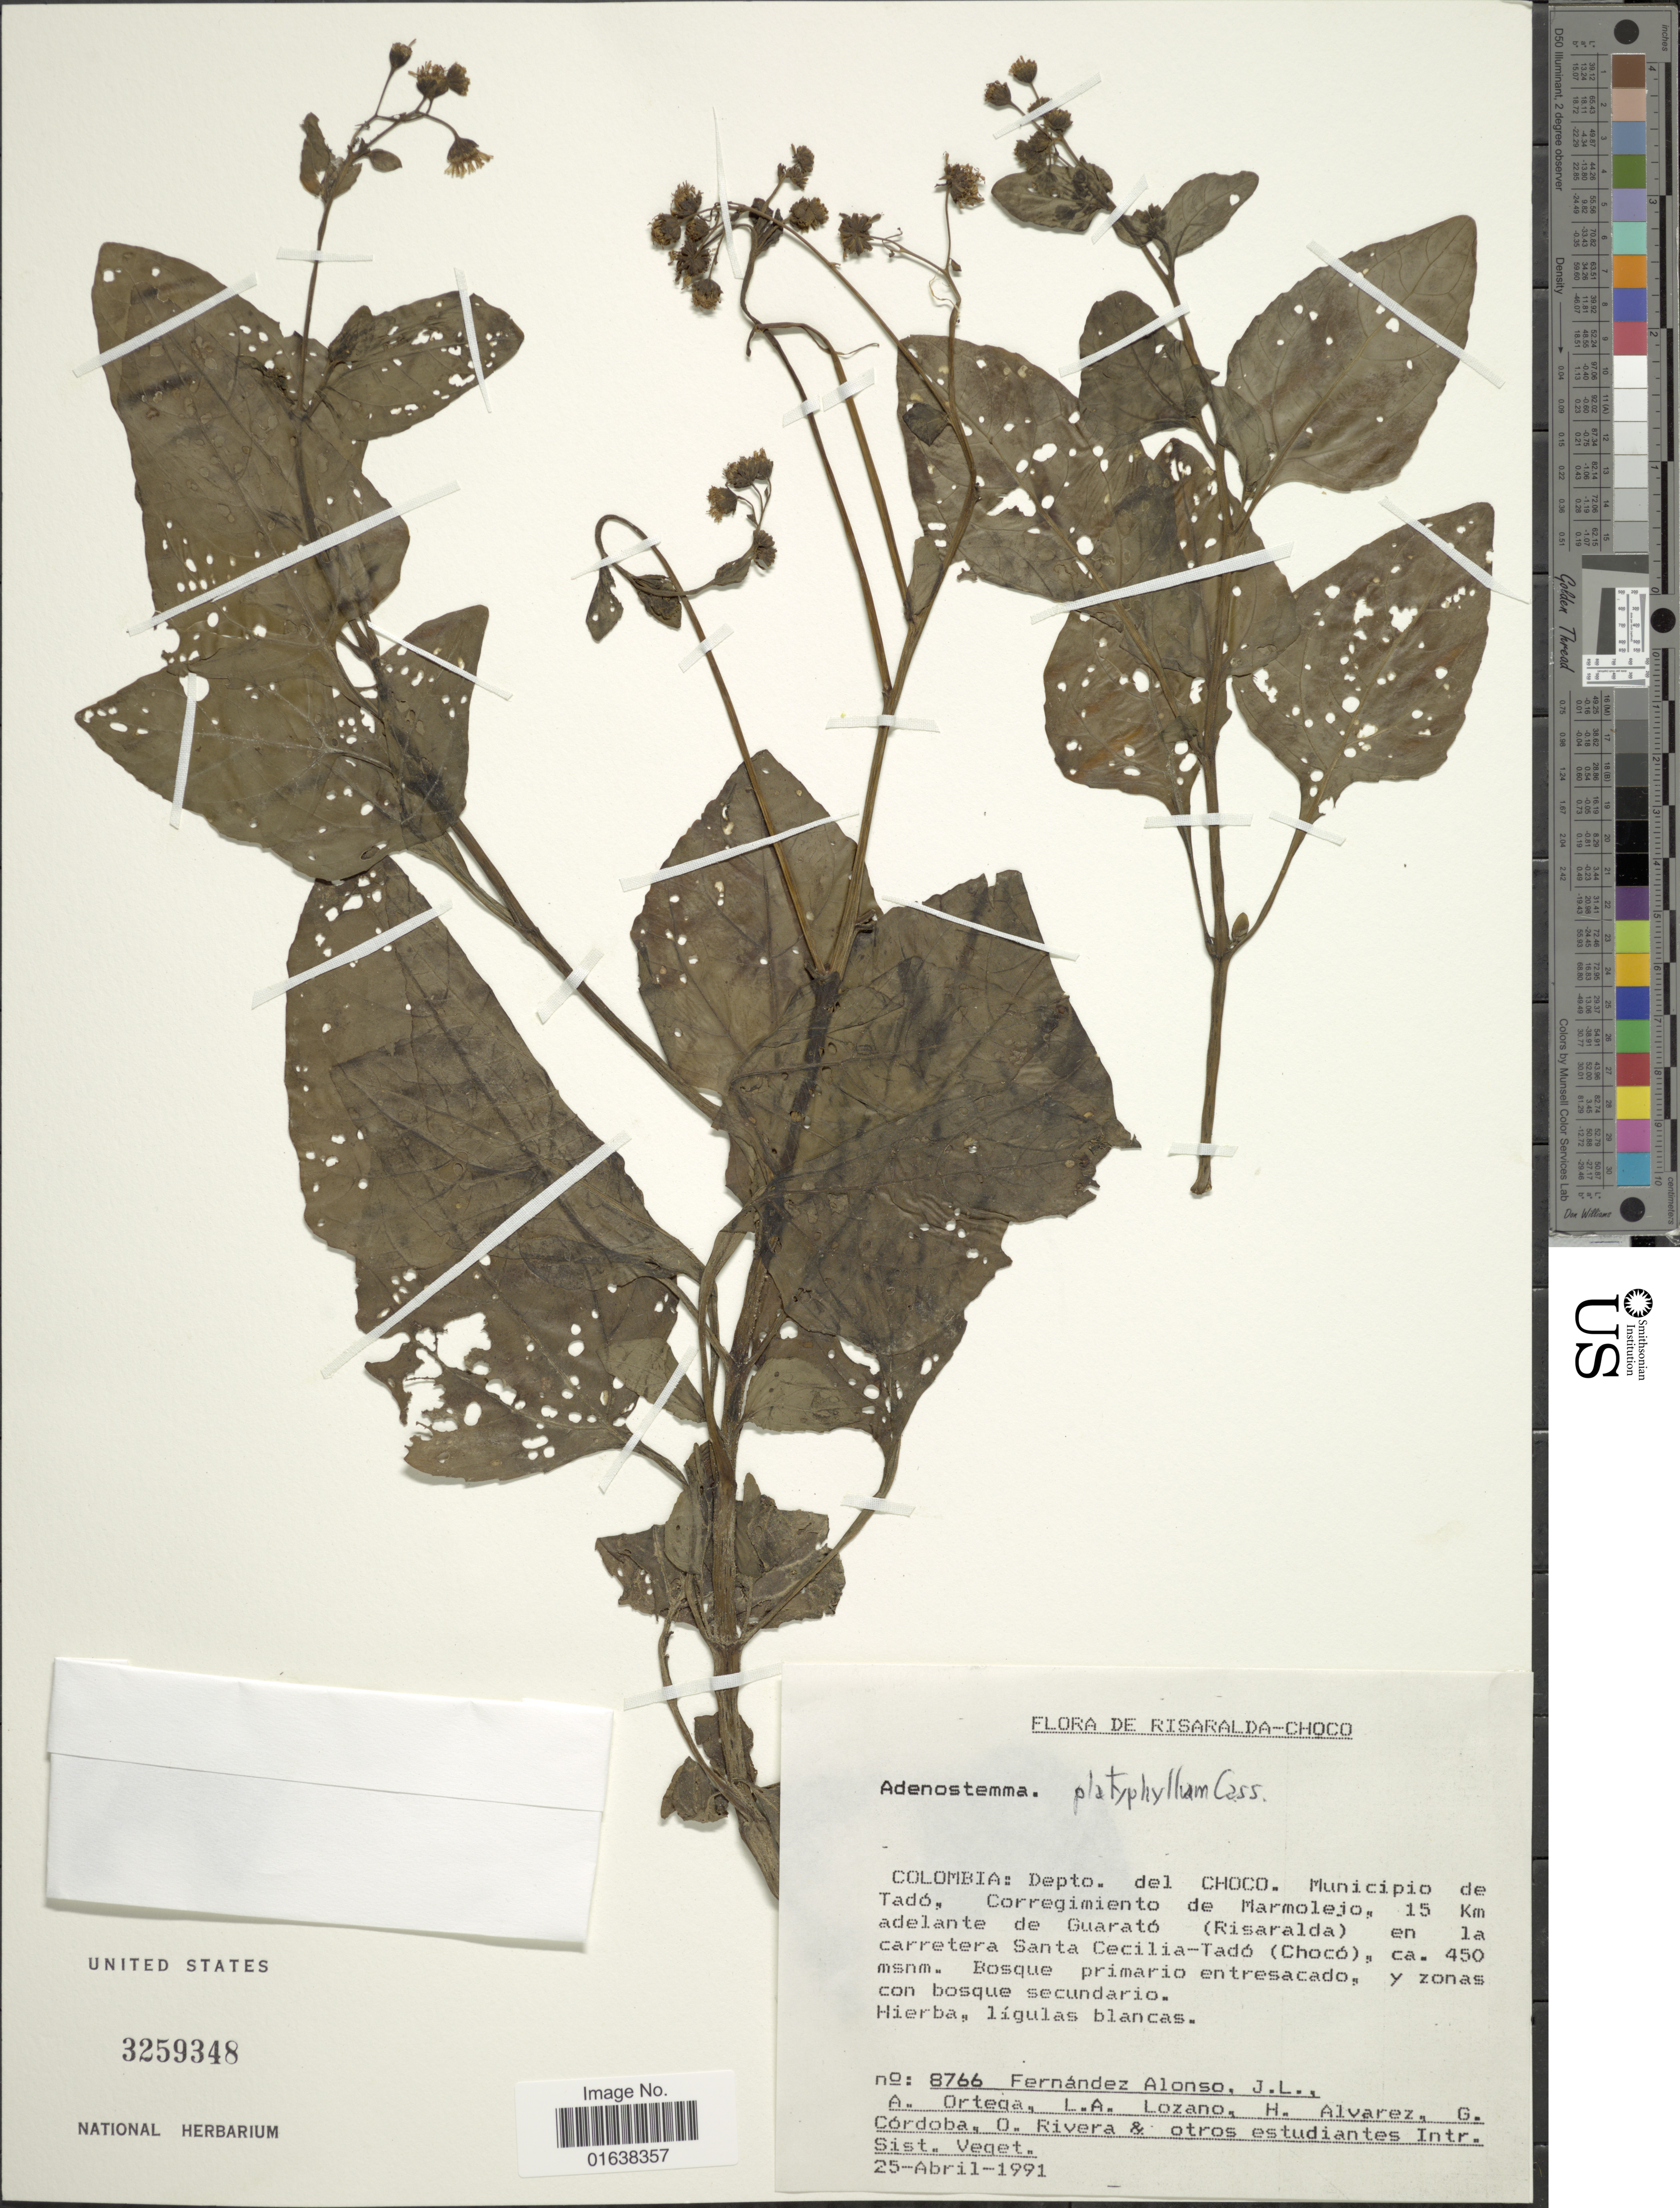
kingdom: Plantae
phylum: Tracheophyta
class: Magnoliopsida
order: Asterales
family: Asteraceae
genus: Adenostemma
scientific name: Adenostemma platyphyllum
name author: Cass.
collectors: J. L. Fernández-Alonso, A. Ortega, L. Lozano, H. Alvarez & et al.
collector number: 8766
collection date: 1991-04-25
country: Colombia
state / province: Chocó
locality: Colombia: Depto. del Chocó. Municipio de Tado, Corregimiento de Marmolejo, 15 Km adelante de Guarato (Risaralda) en la carretera Santa Cecilia-Tado (Choco)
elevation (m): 450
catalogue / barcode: US 3259348